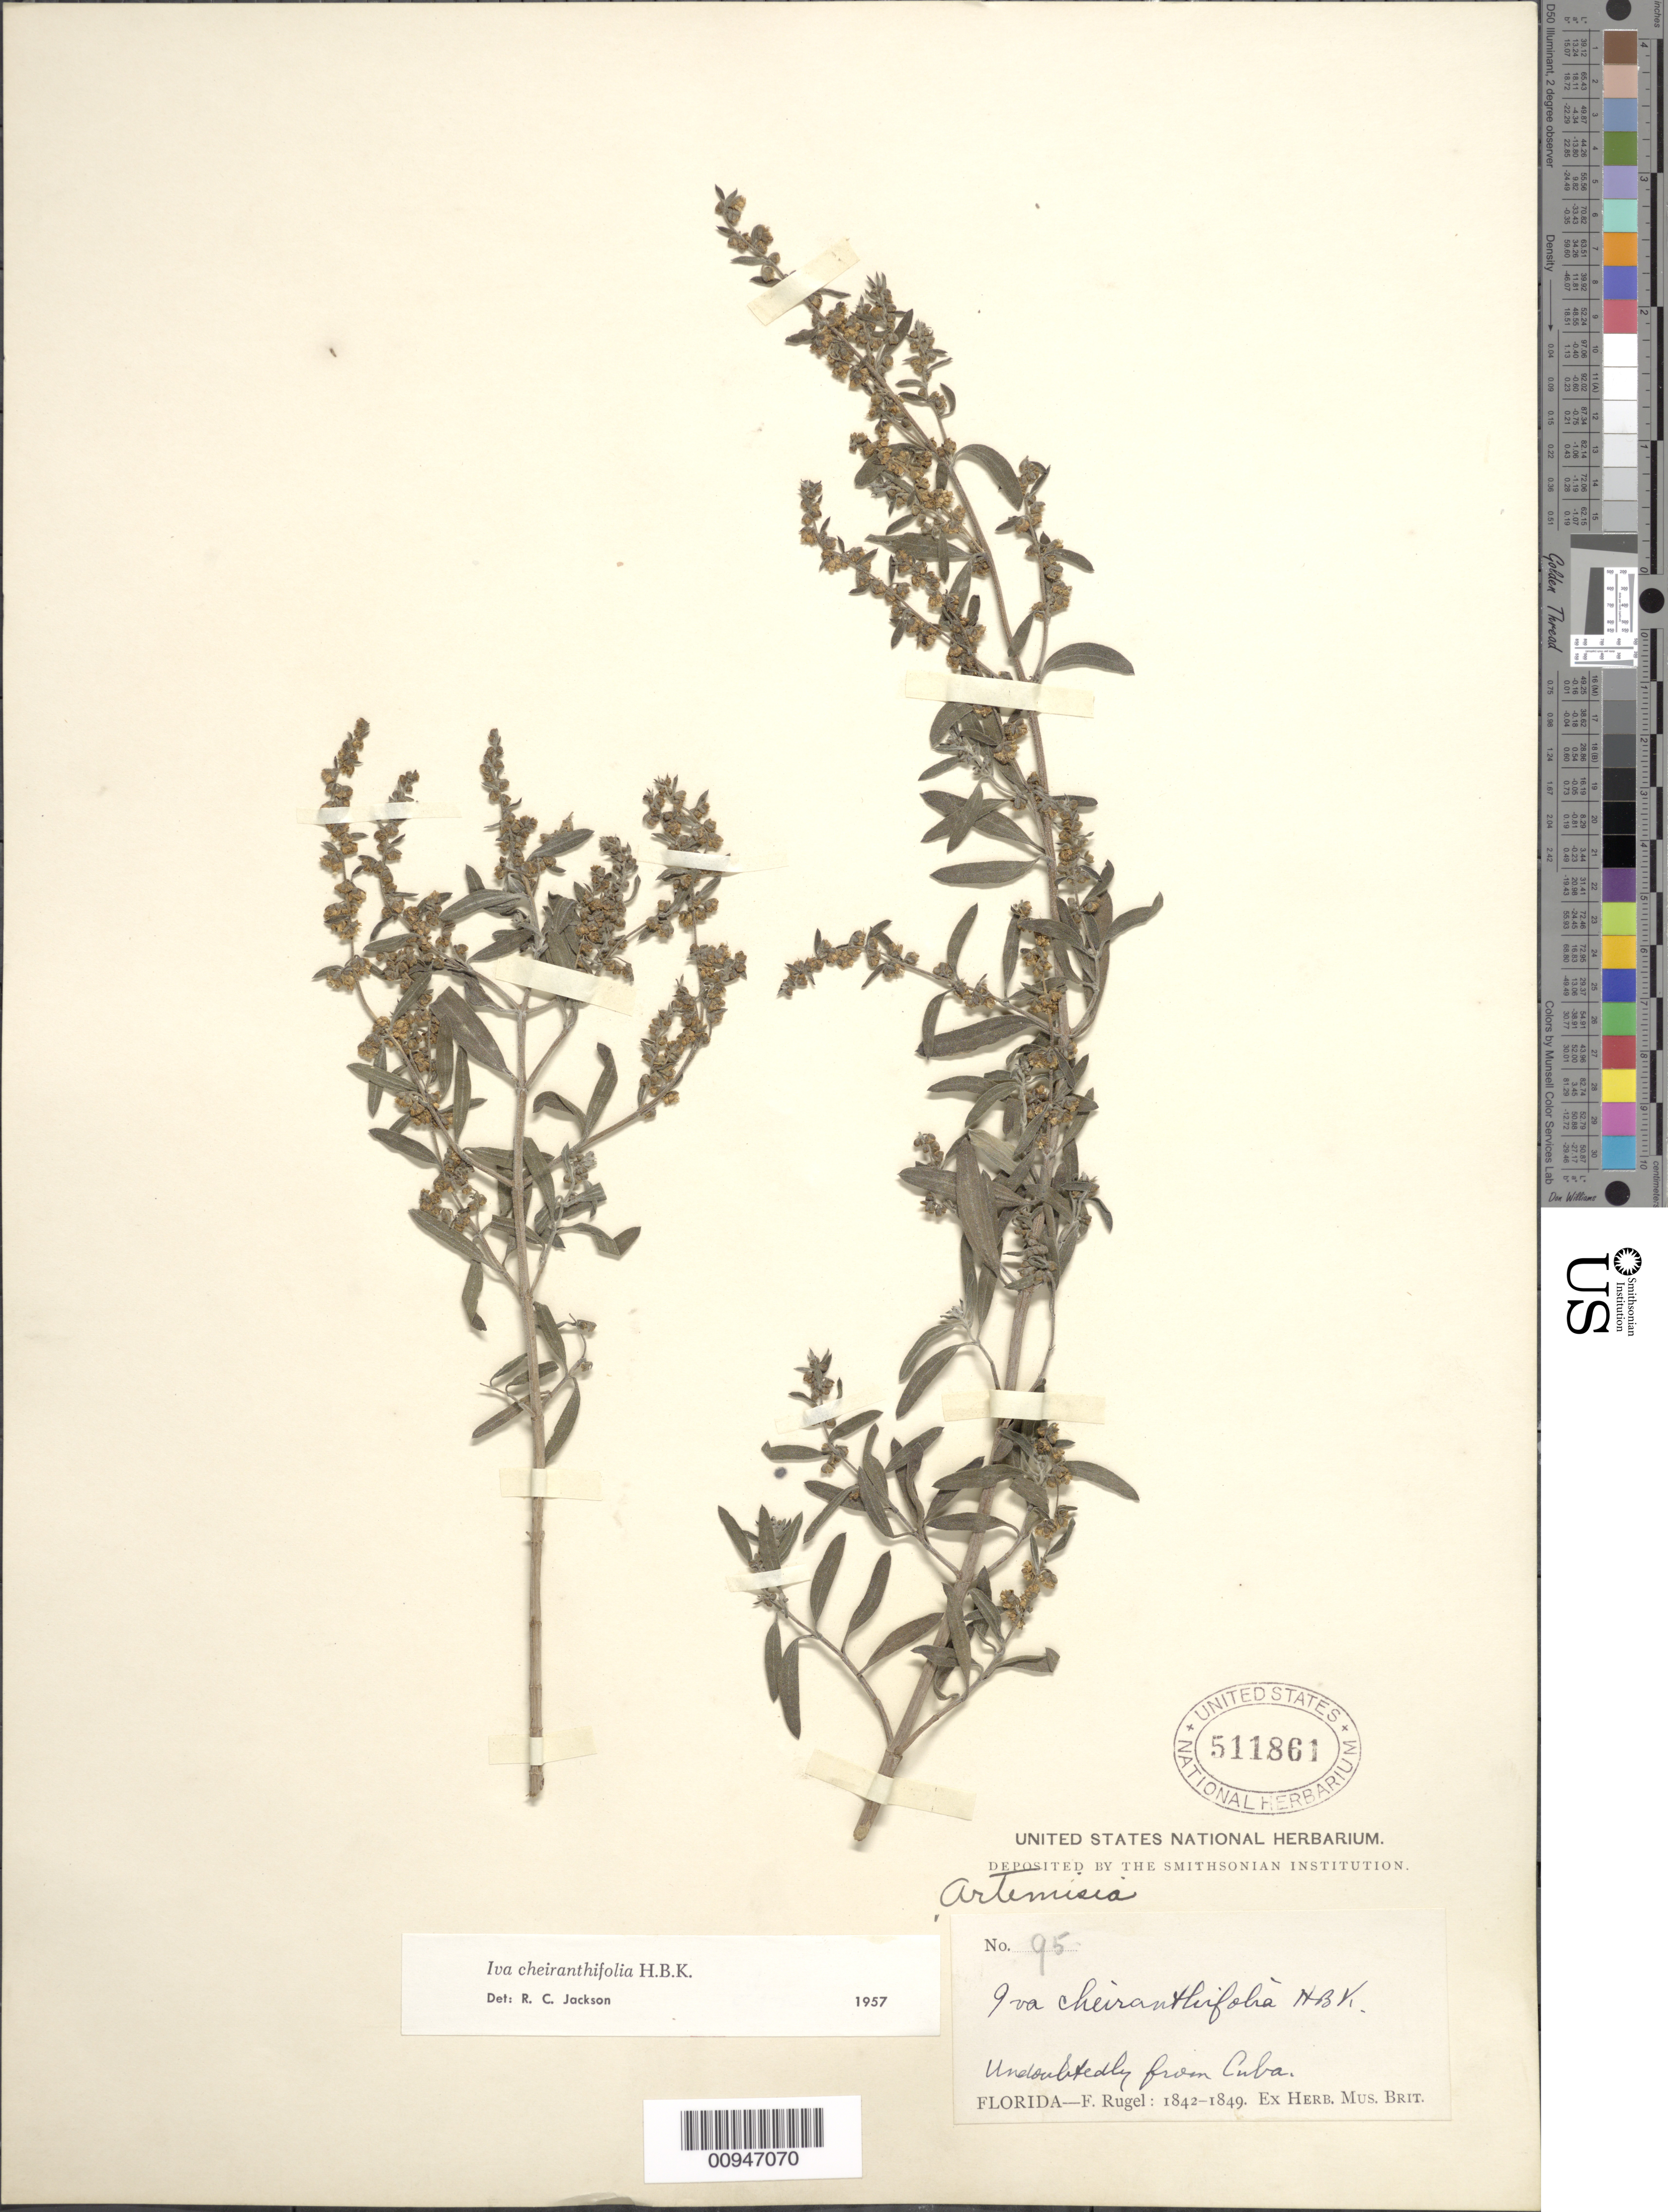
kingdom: Plantae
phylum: Tracheophyta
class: Magnoliopsida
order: Asterales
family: Asteraceae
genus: Iva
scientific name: Iva cheiranthifolia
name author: Kunth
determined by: Jackson, R. C.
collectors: F. Rugel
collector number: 95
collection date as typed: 1842 to -- --- 1949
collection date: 1842/1949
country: Cuba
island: Cuba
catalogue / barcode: US 511861